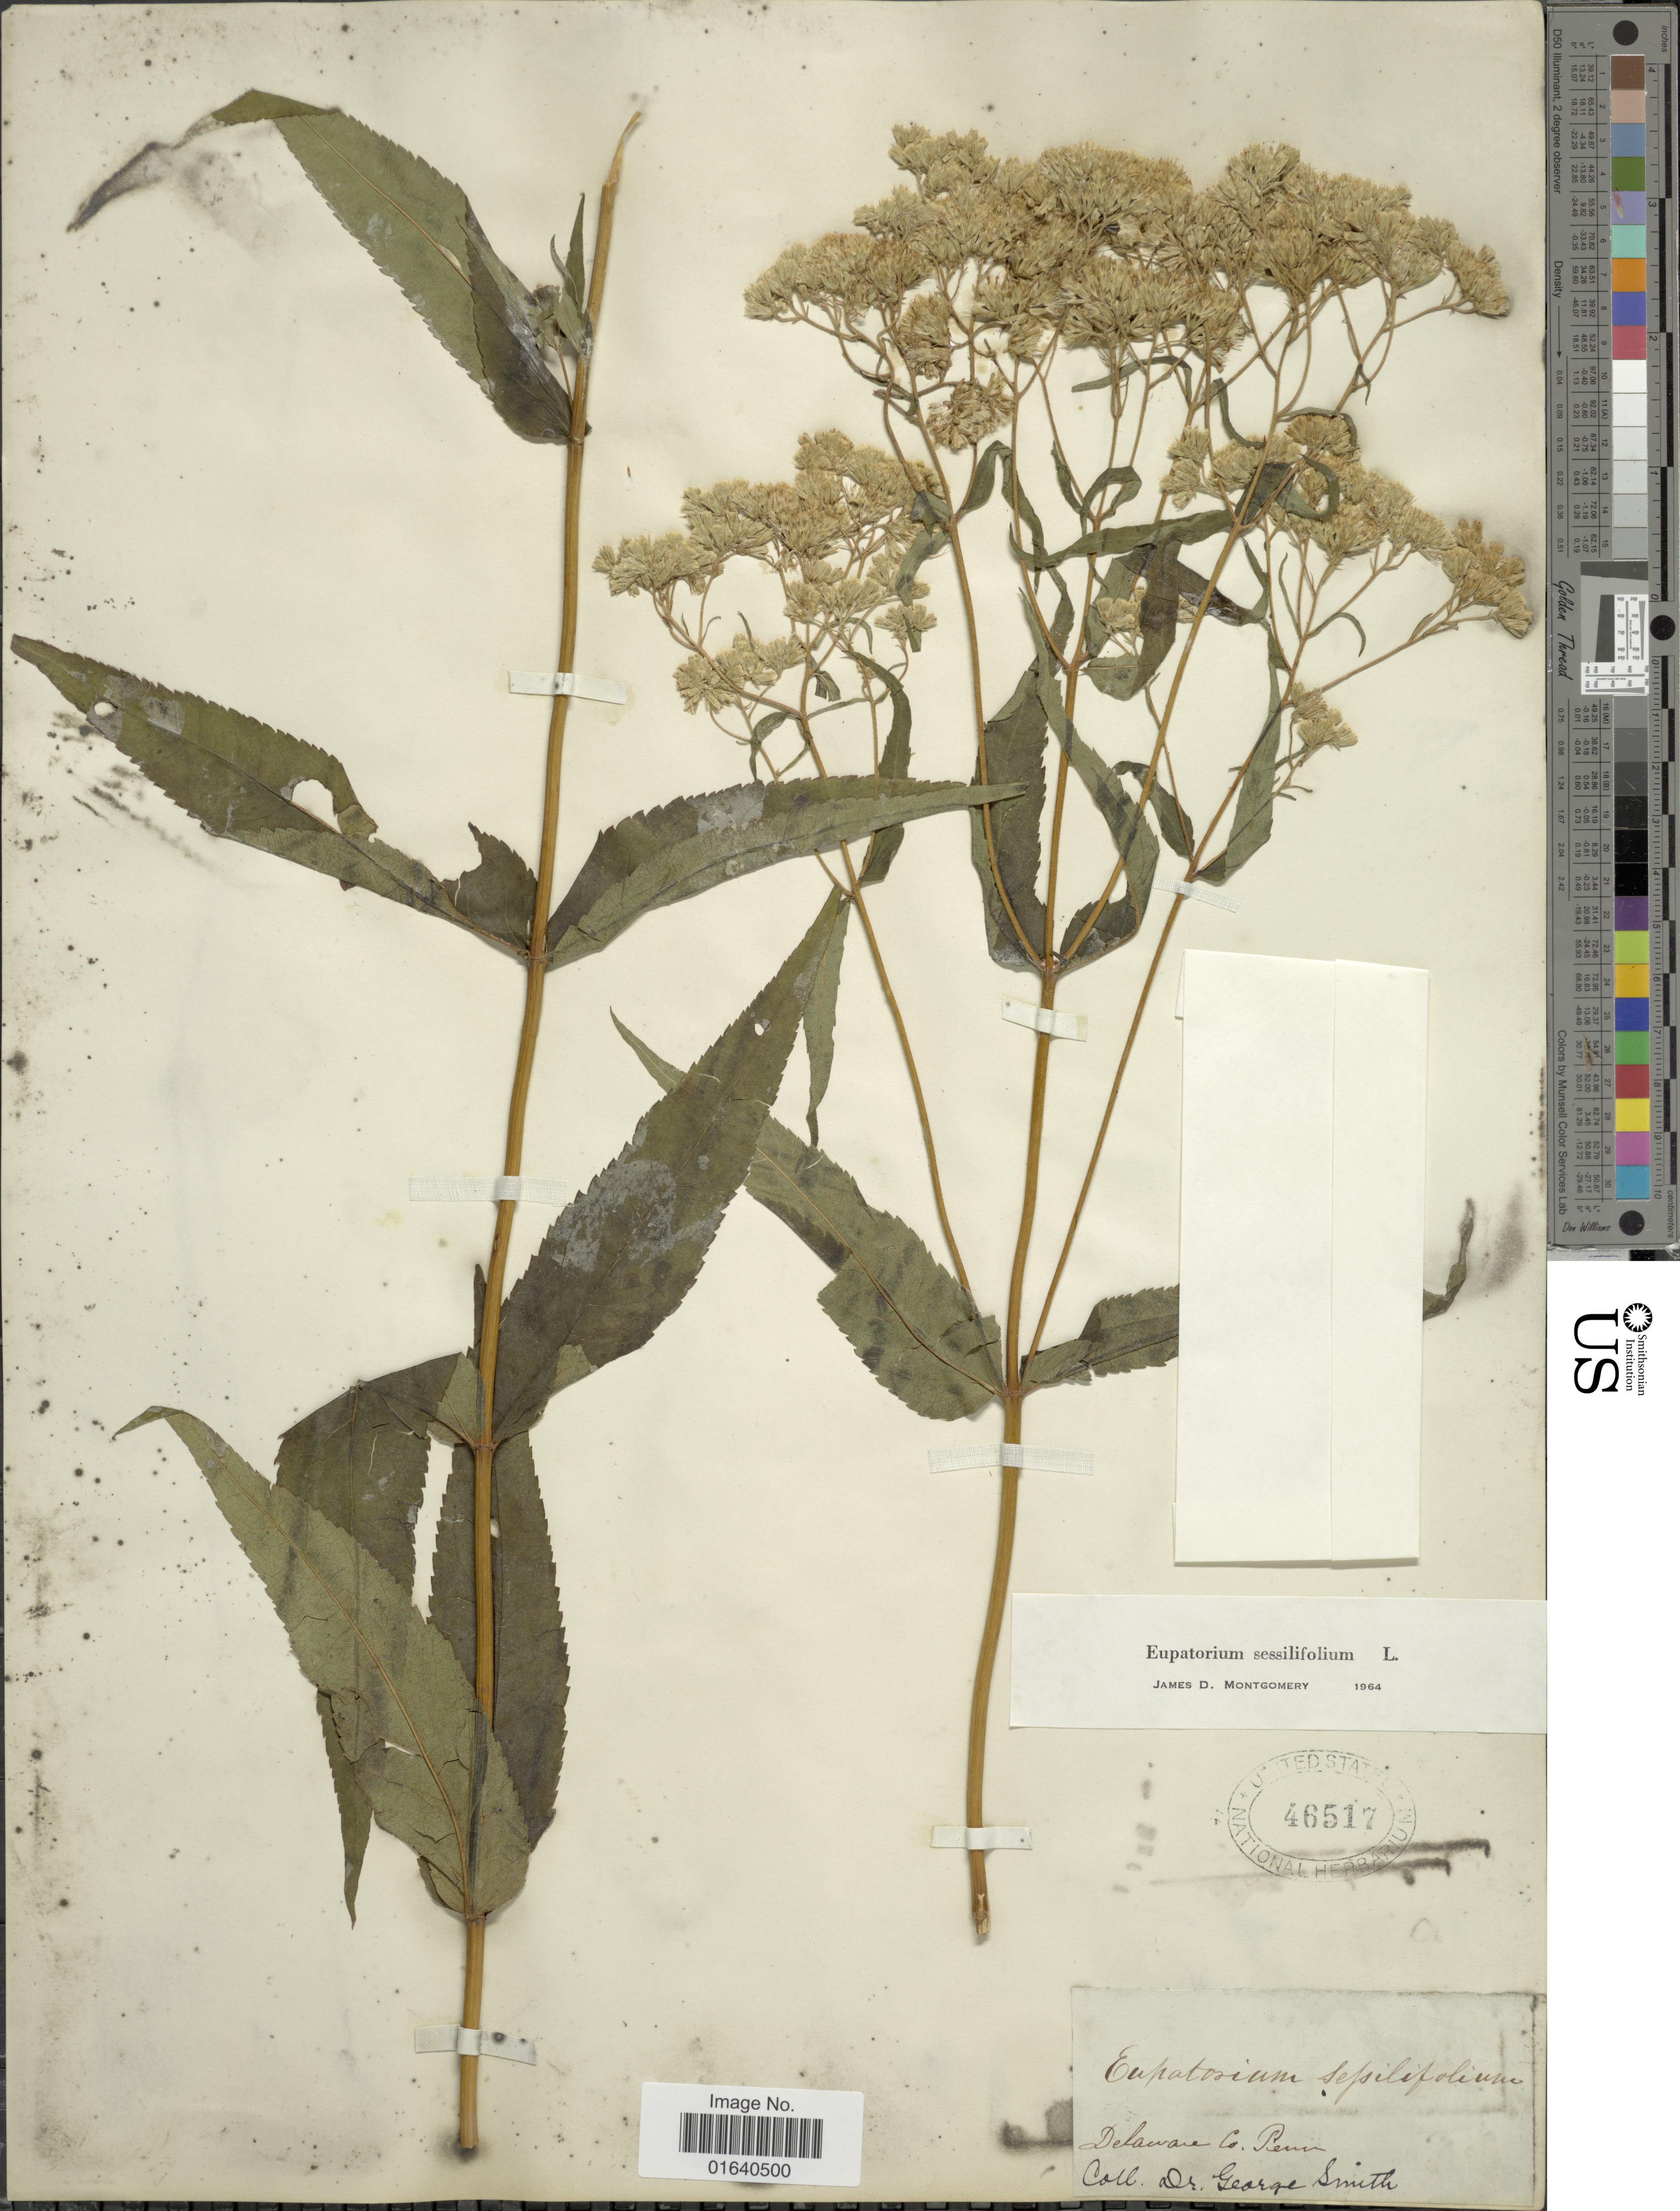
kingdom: Plantae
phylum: Tracheophyta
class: Magnoliopsida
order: Asterales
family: Asteraceae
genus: Eupatorium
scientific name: Eupatorium sessilifolium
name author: L.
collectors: G. Smith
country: United States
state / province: Pennsylvania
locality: Delaware Co. Penn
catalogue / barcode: US 46517